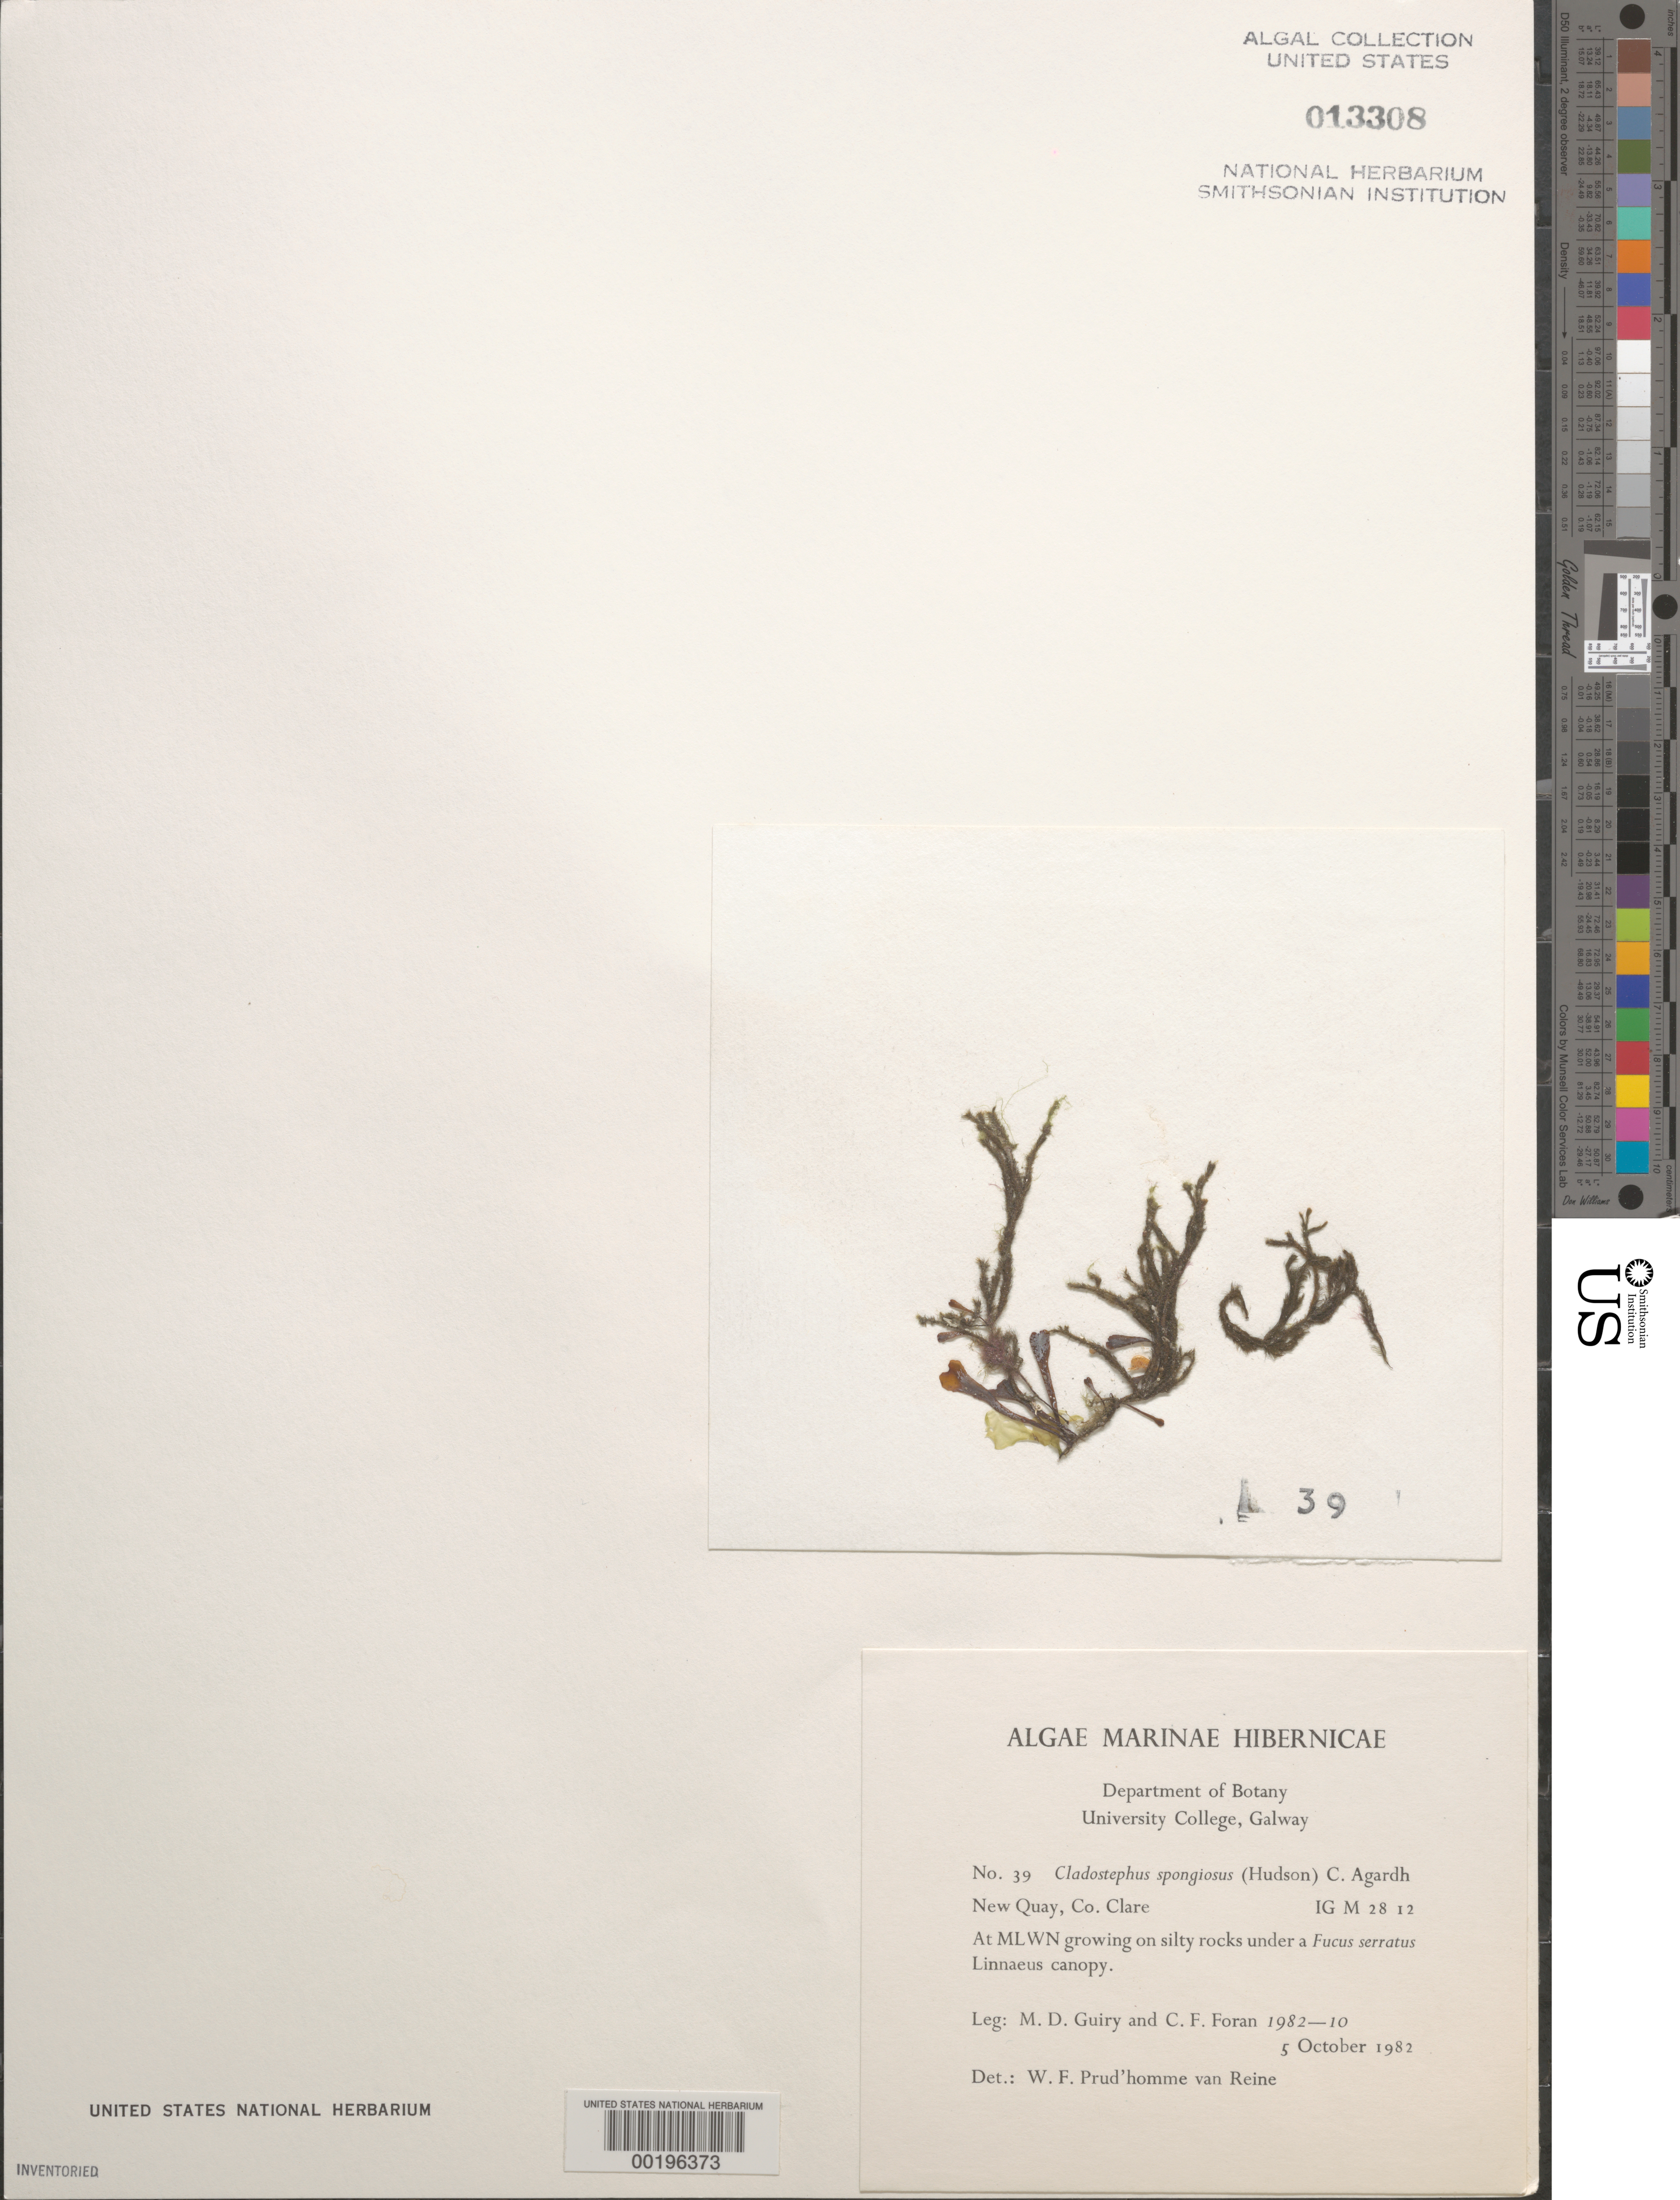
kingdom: Chromista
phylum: Ochrophyta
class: Phaeophyceae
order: Sphacelariales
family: Cladostephaceae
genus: Cladostephus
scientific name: Cladostephus spongiosus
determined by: Prud'homme van Reine, W. F.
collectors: M. Guiry & C. Foran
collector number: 1982-10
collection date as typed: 05 Oct 1982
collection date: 1982-10-05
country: Ireland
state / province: Munster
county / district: Clare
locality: New Quay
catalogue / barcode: US 13308